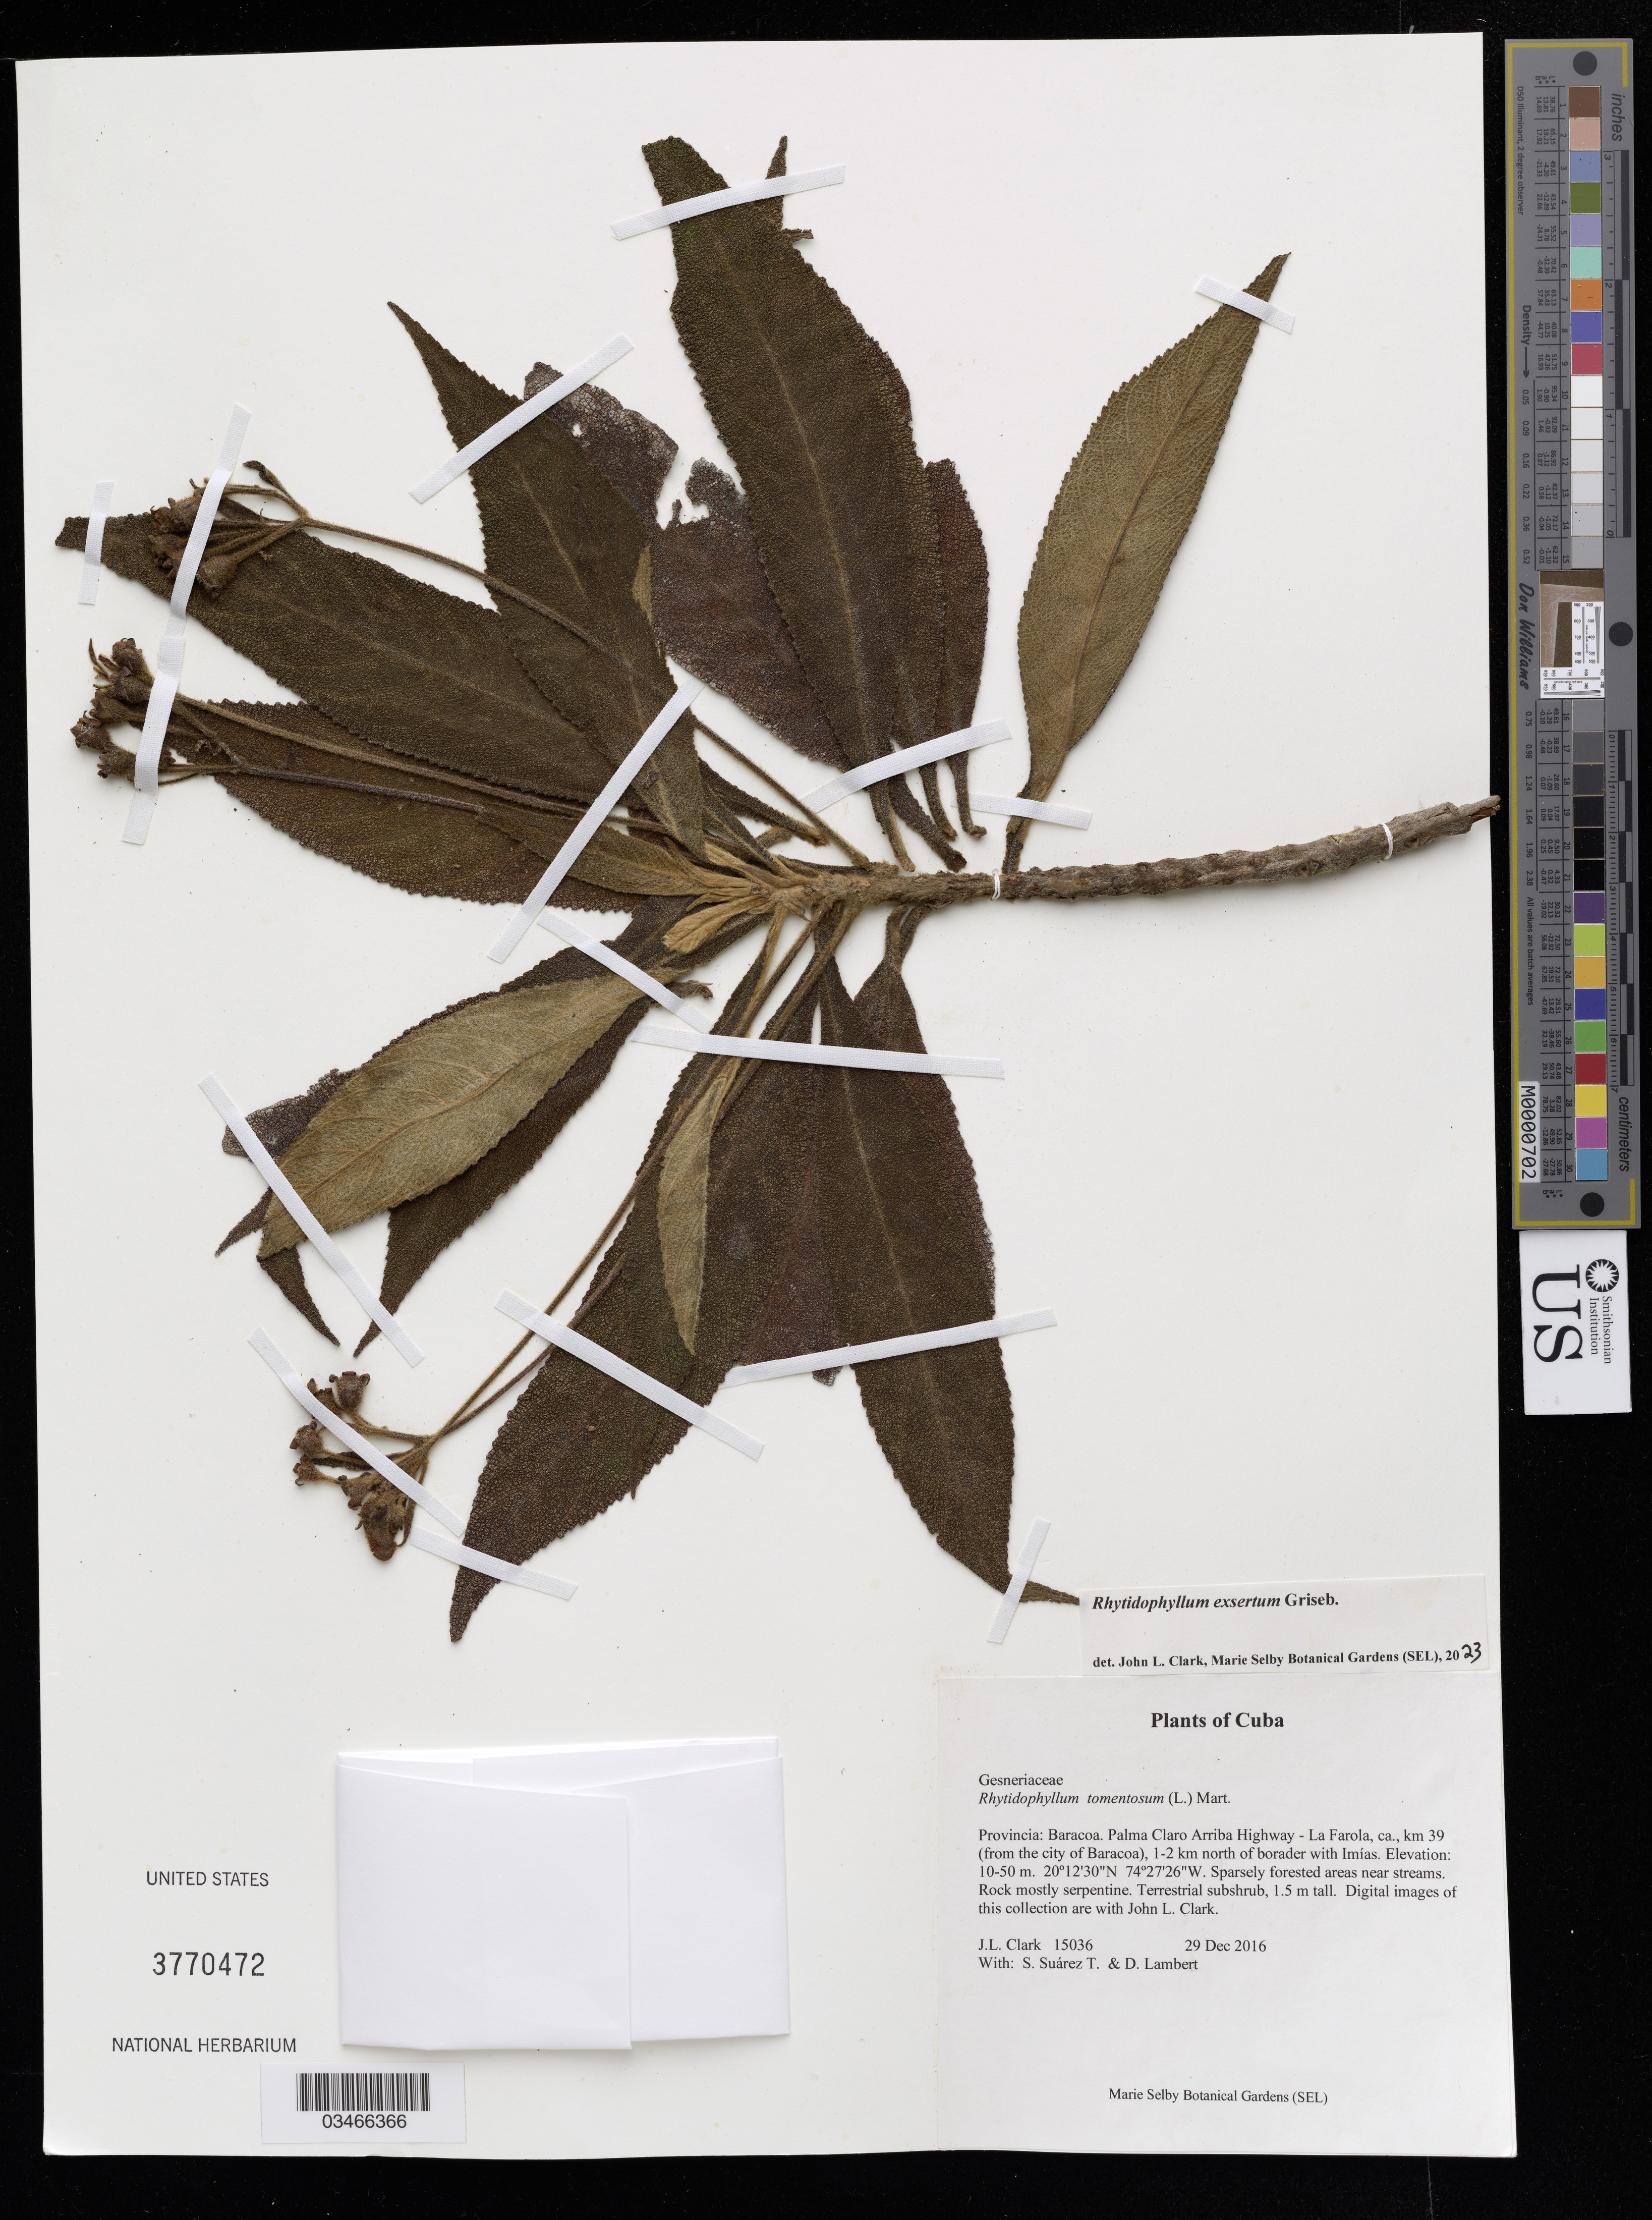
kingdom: Plantae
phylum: Tracheophyta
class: Magnoliopsida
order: Lamiales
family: Gesneriaceae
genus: Rhytidophyllum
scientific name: Rhytidophyllum tomentosum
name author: (L.) Mart.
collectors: J. Clark, T. S. Suárez & D. Lambert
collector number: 15036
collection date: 2016-12-29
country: Cuba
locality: Provincia: Baracoa. Palma Claro Arriba Highway - La Farola, ca., km 39 (from the city of Baracoa), 1-2 km north of border with Imías.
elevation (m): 10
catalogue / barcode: US 3770472